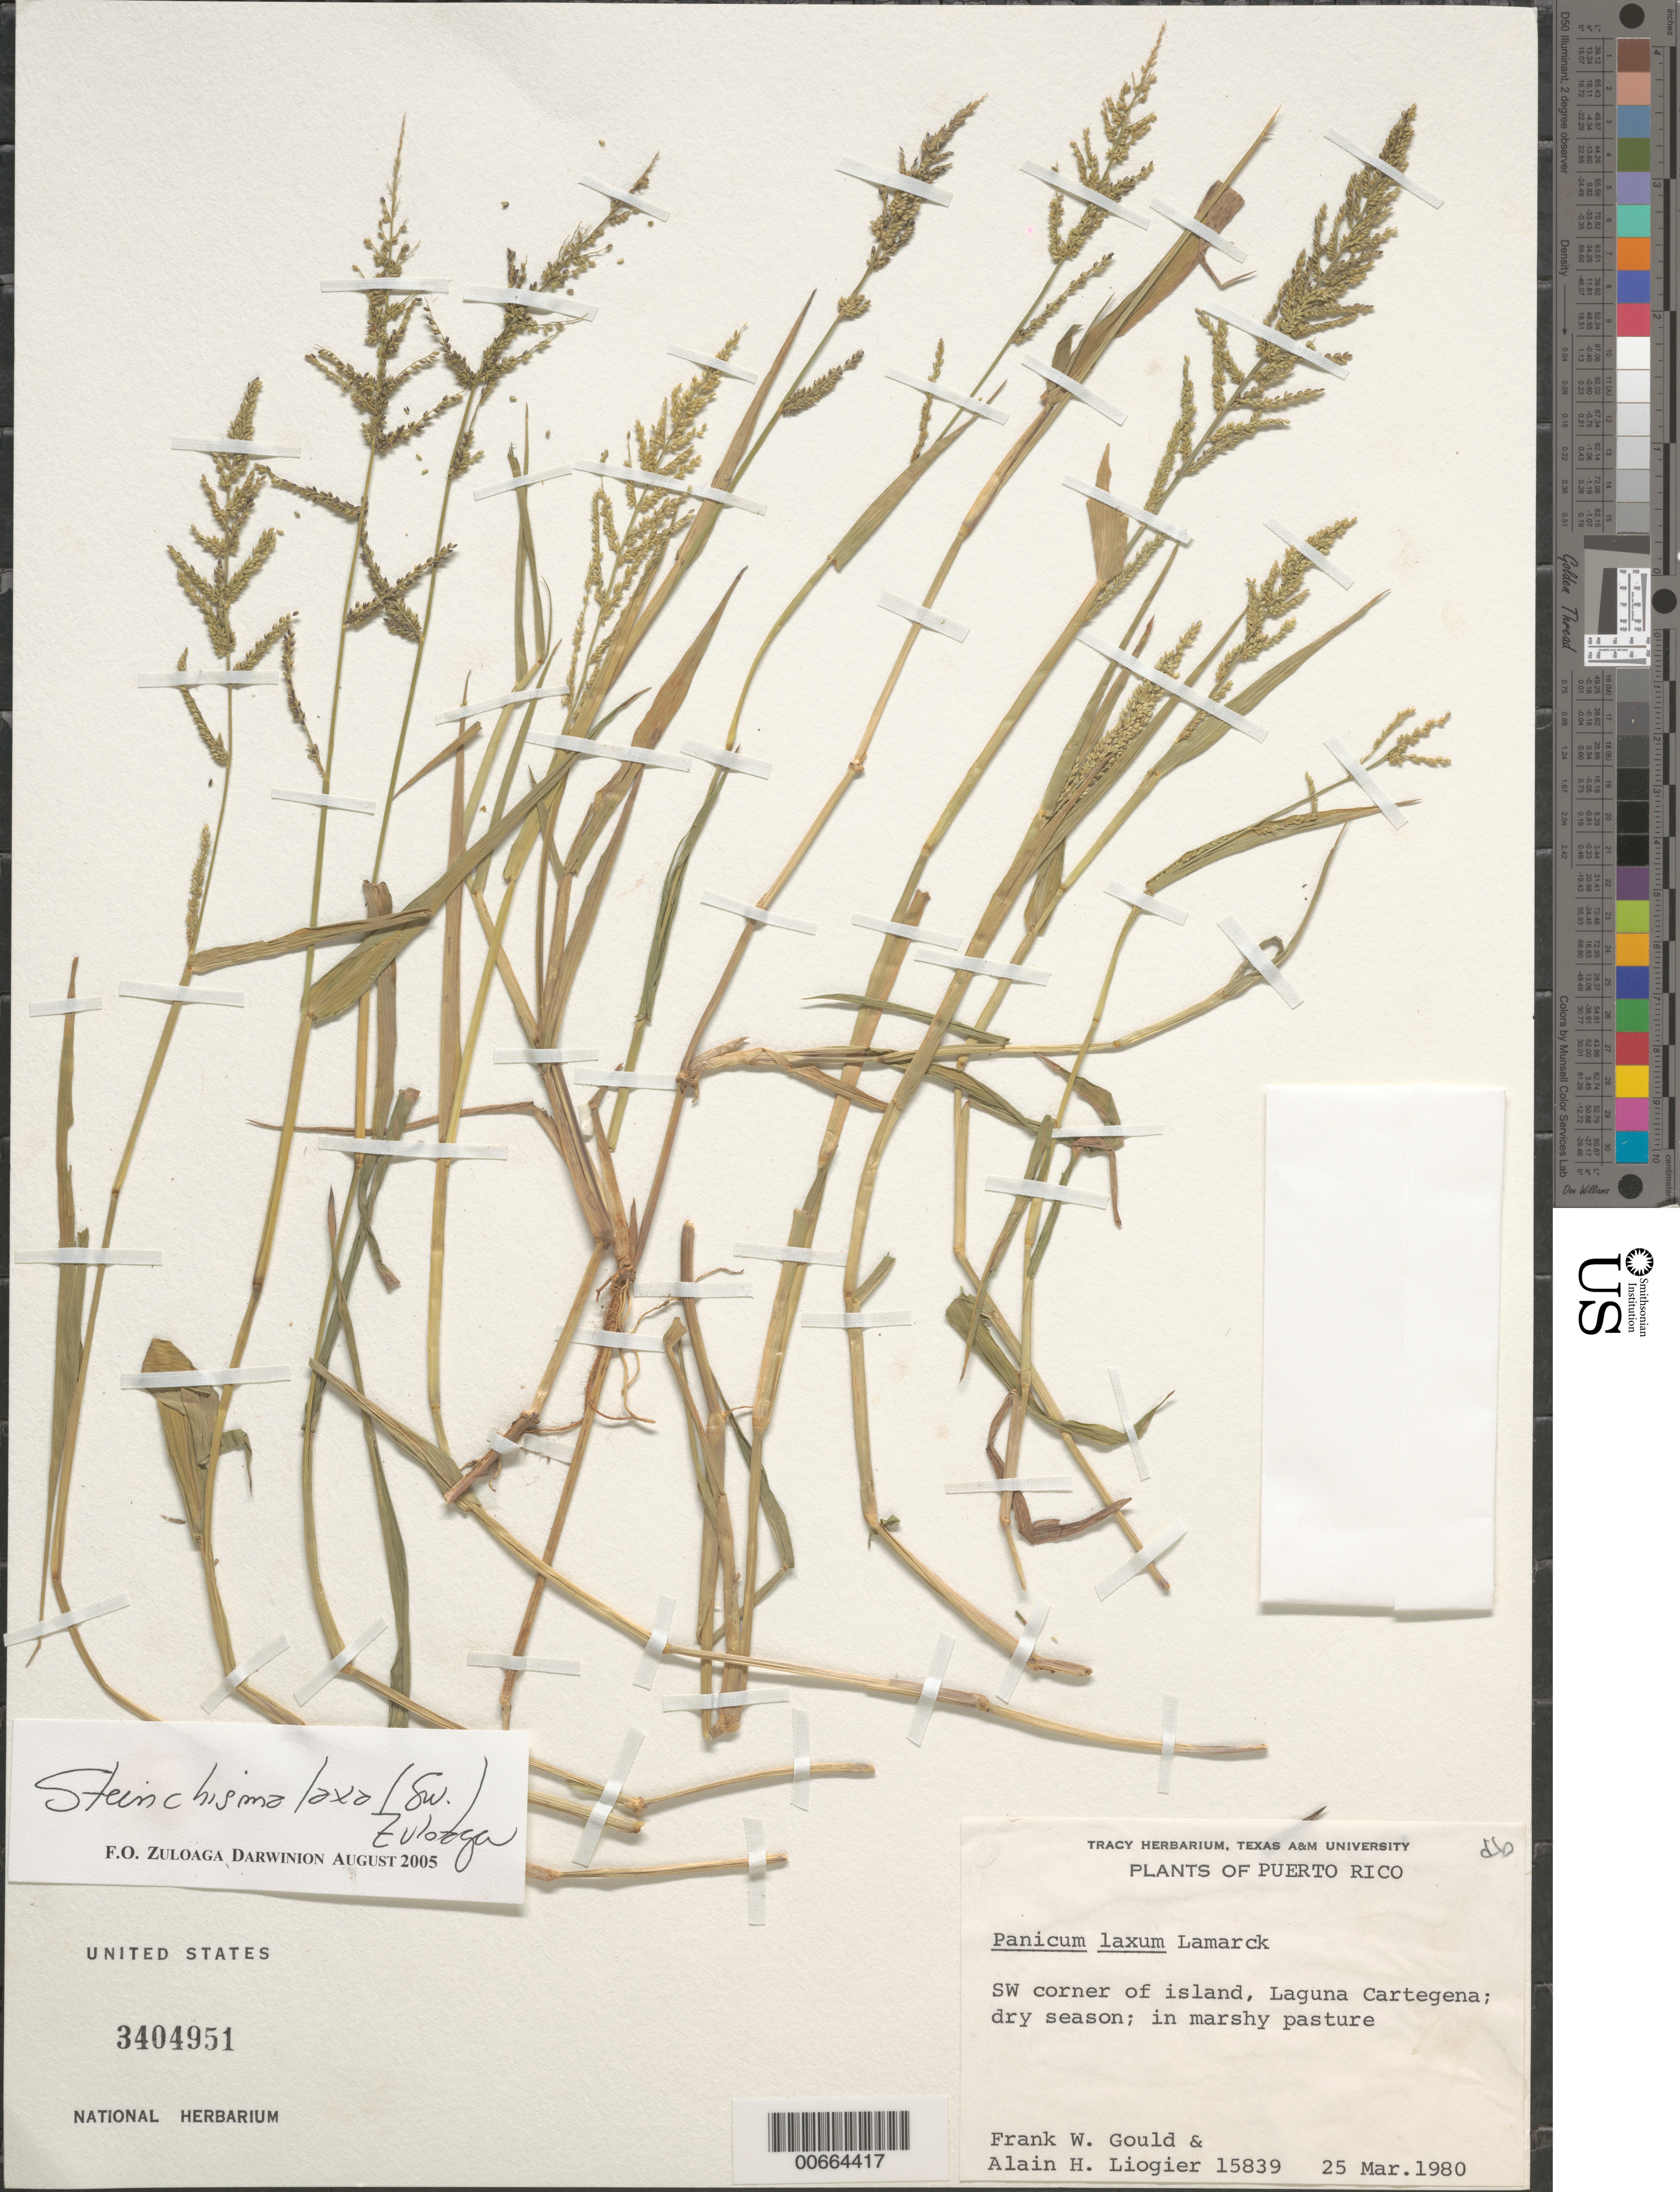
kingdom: Plantae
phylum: Tracheophyta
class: Liliopsida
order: Poales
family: Poaceae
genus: Steinchisma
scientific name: Steinchisma laxum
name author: (Sw.) Zuloaga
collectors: F. W. Gould & A. H. Liogier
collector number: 15839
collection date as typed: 25 Mar 1980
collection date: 1980-03-25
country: Puerto Rico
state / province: Lajas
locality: Laguna Cartegena, SW corner of Island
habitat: Marshy pasture; dry season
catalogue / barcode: US 3404951